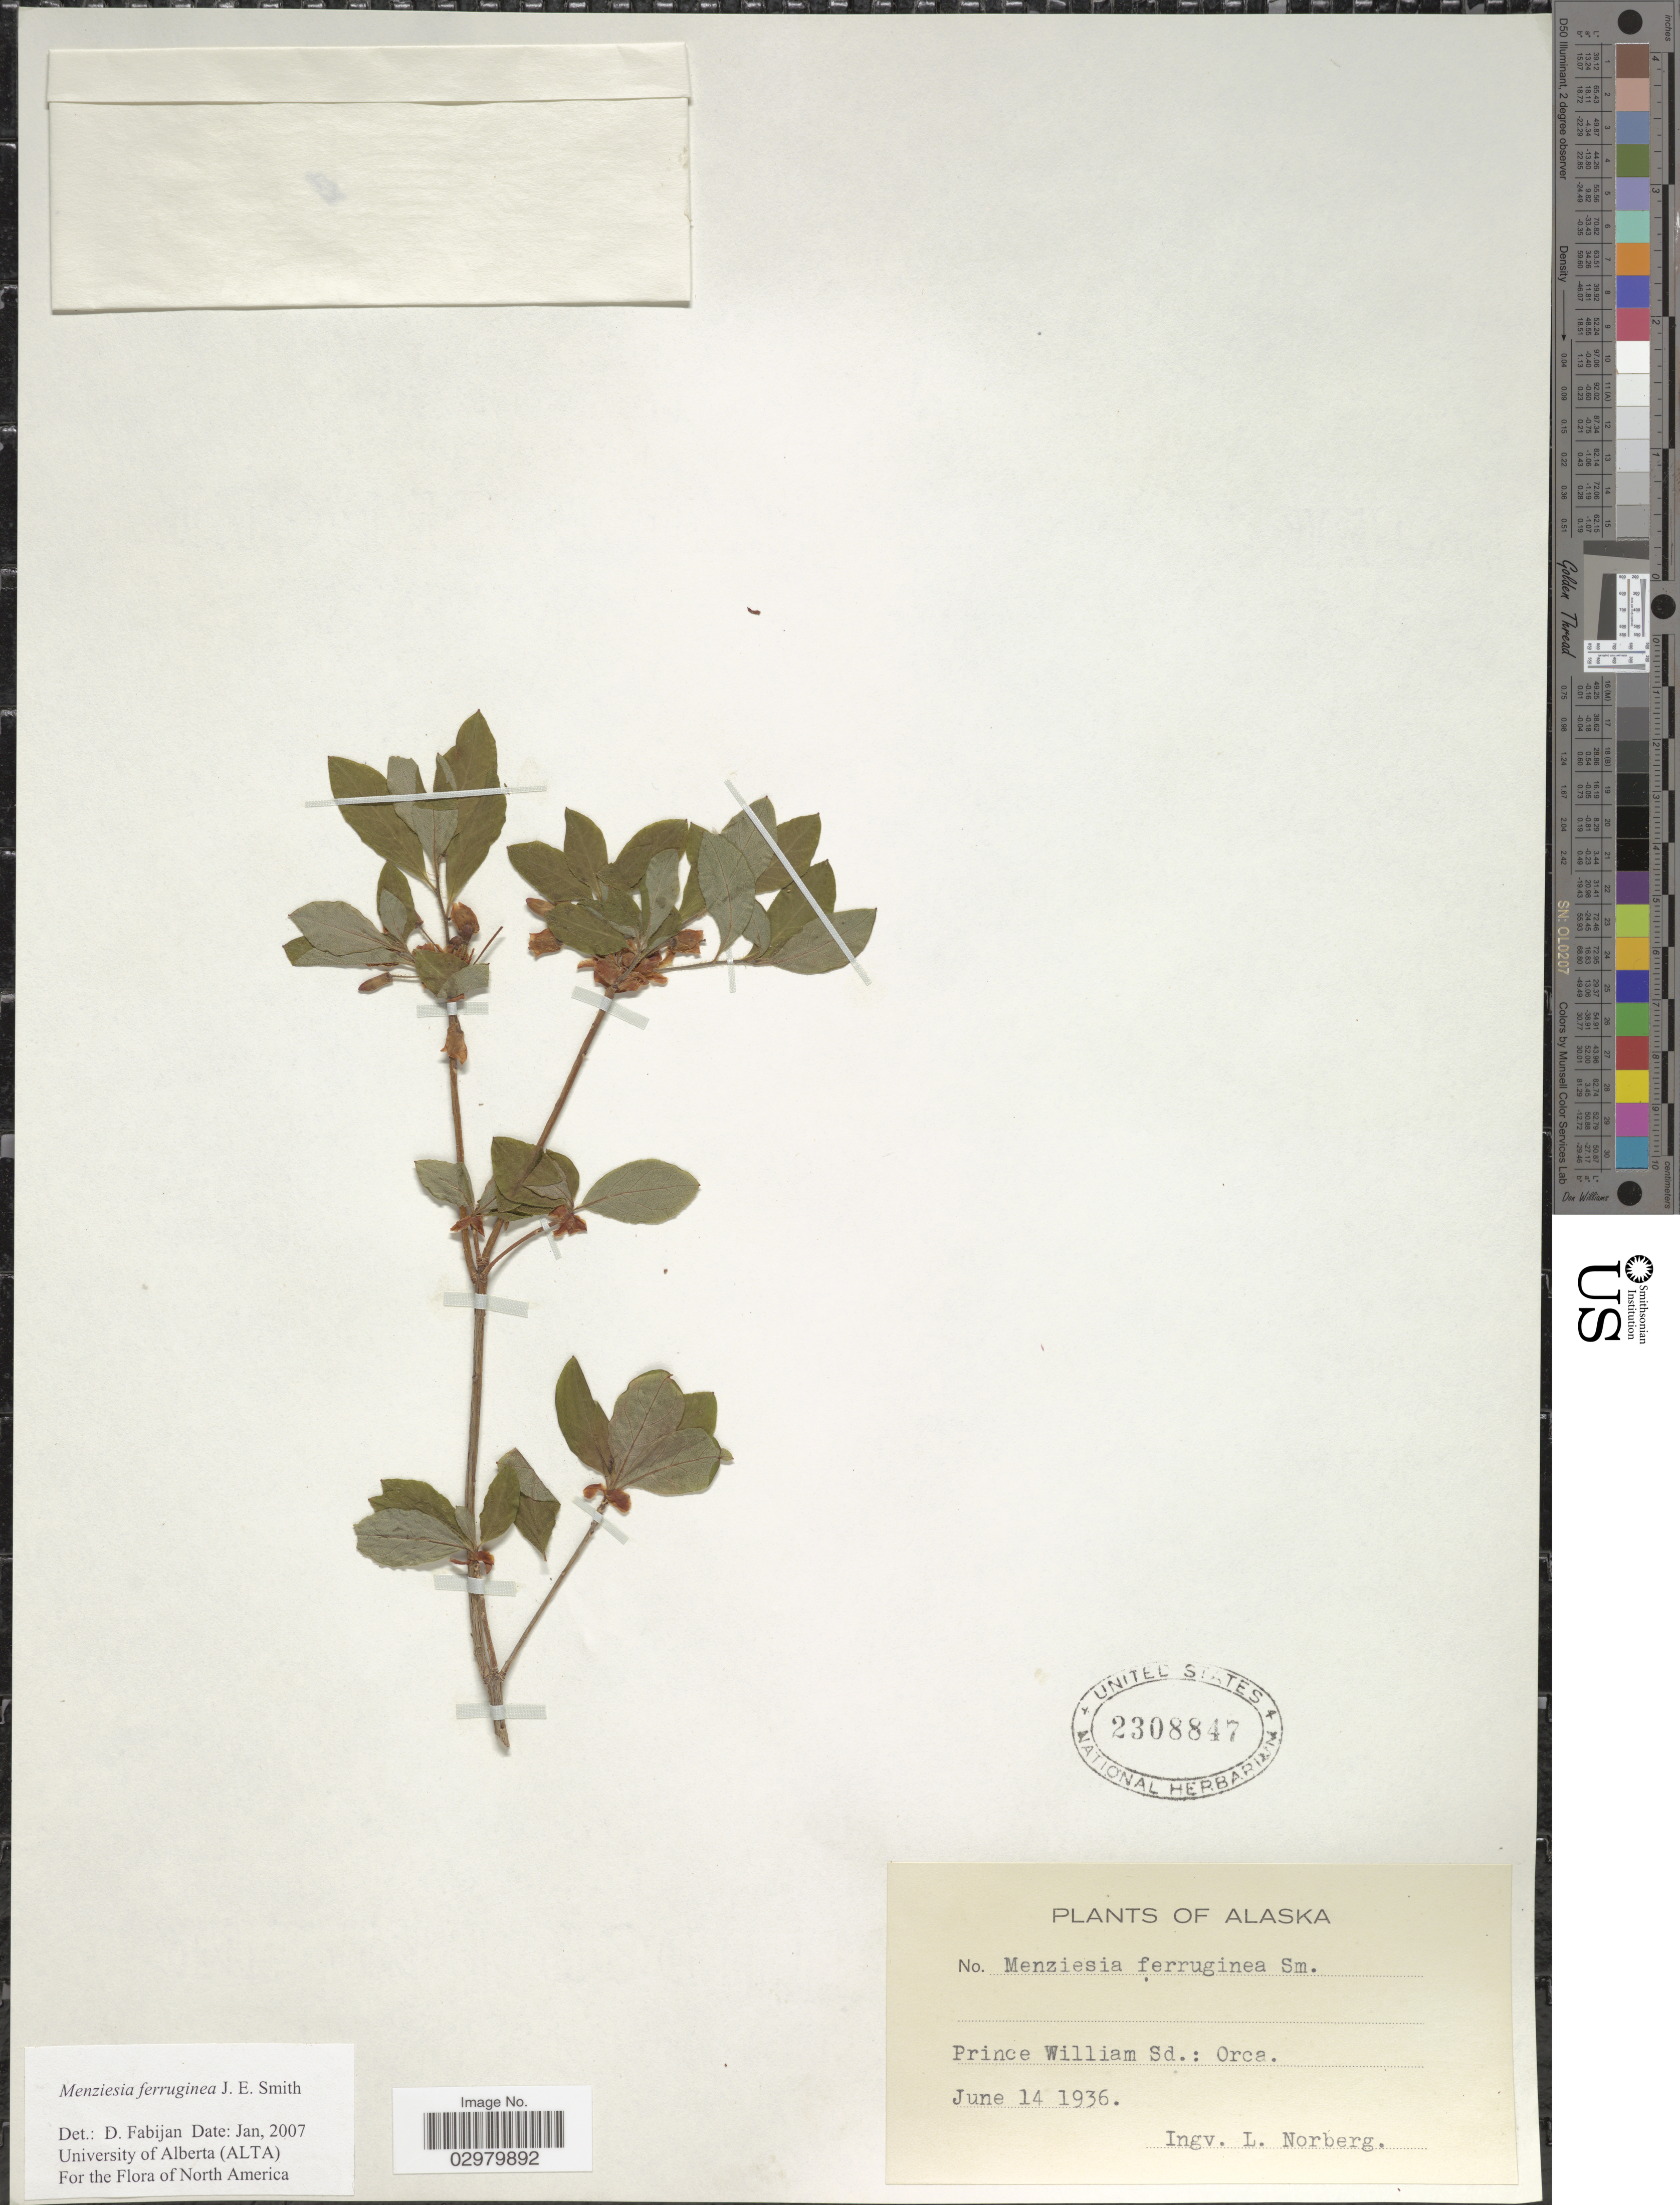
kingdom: Plantae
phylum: Tracheophyta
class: Magnoliopsida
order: Ericales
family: Ericaceae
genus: Menziesia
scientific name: Menziesia ferruginea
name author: Sm.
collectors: I. Norberg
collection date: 1936-06-14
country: United States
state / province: Alaska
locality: Prince William Sd.: Orca.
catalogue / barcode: US 2308847